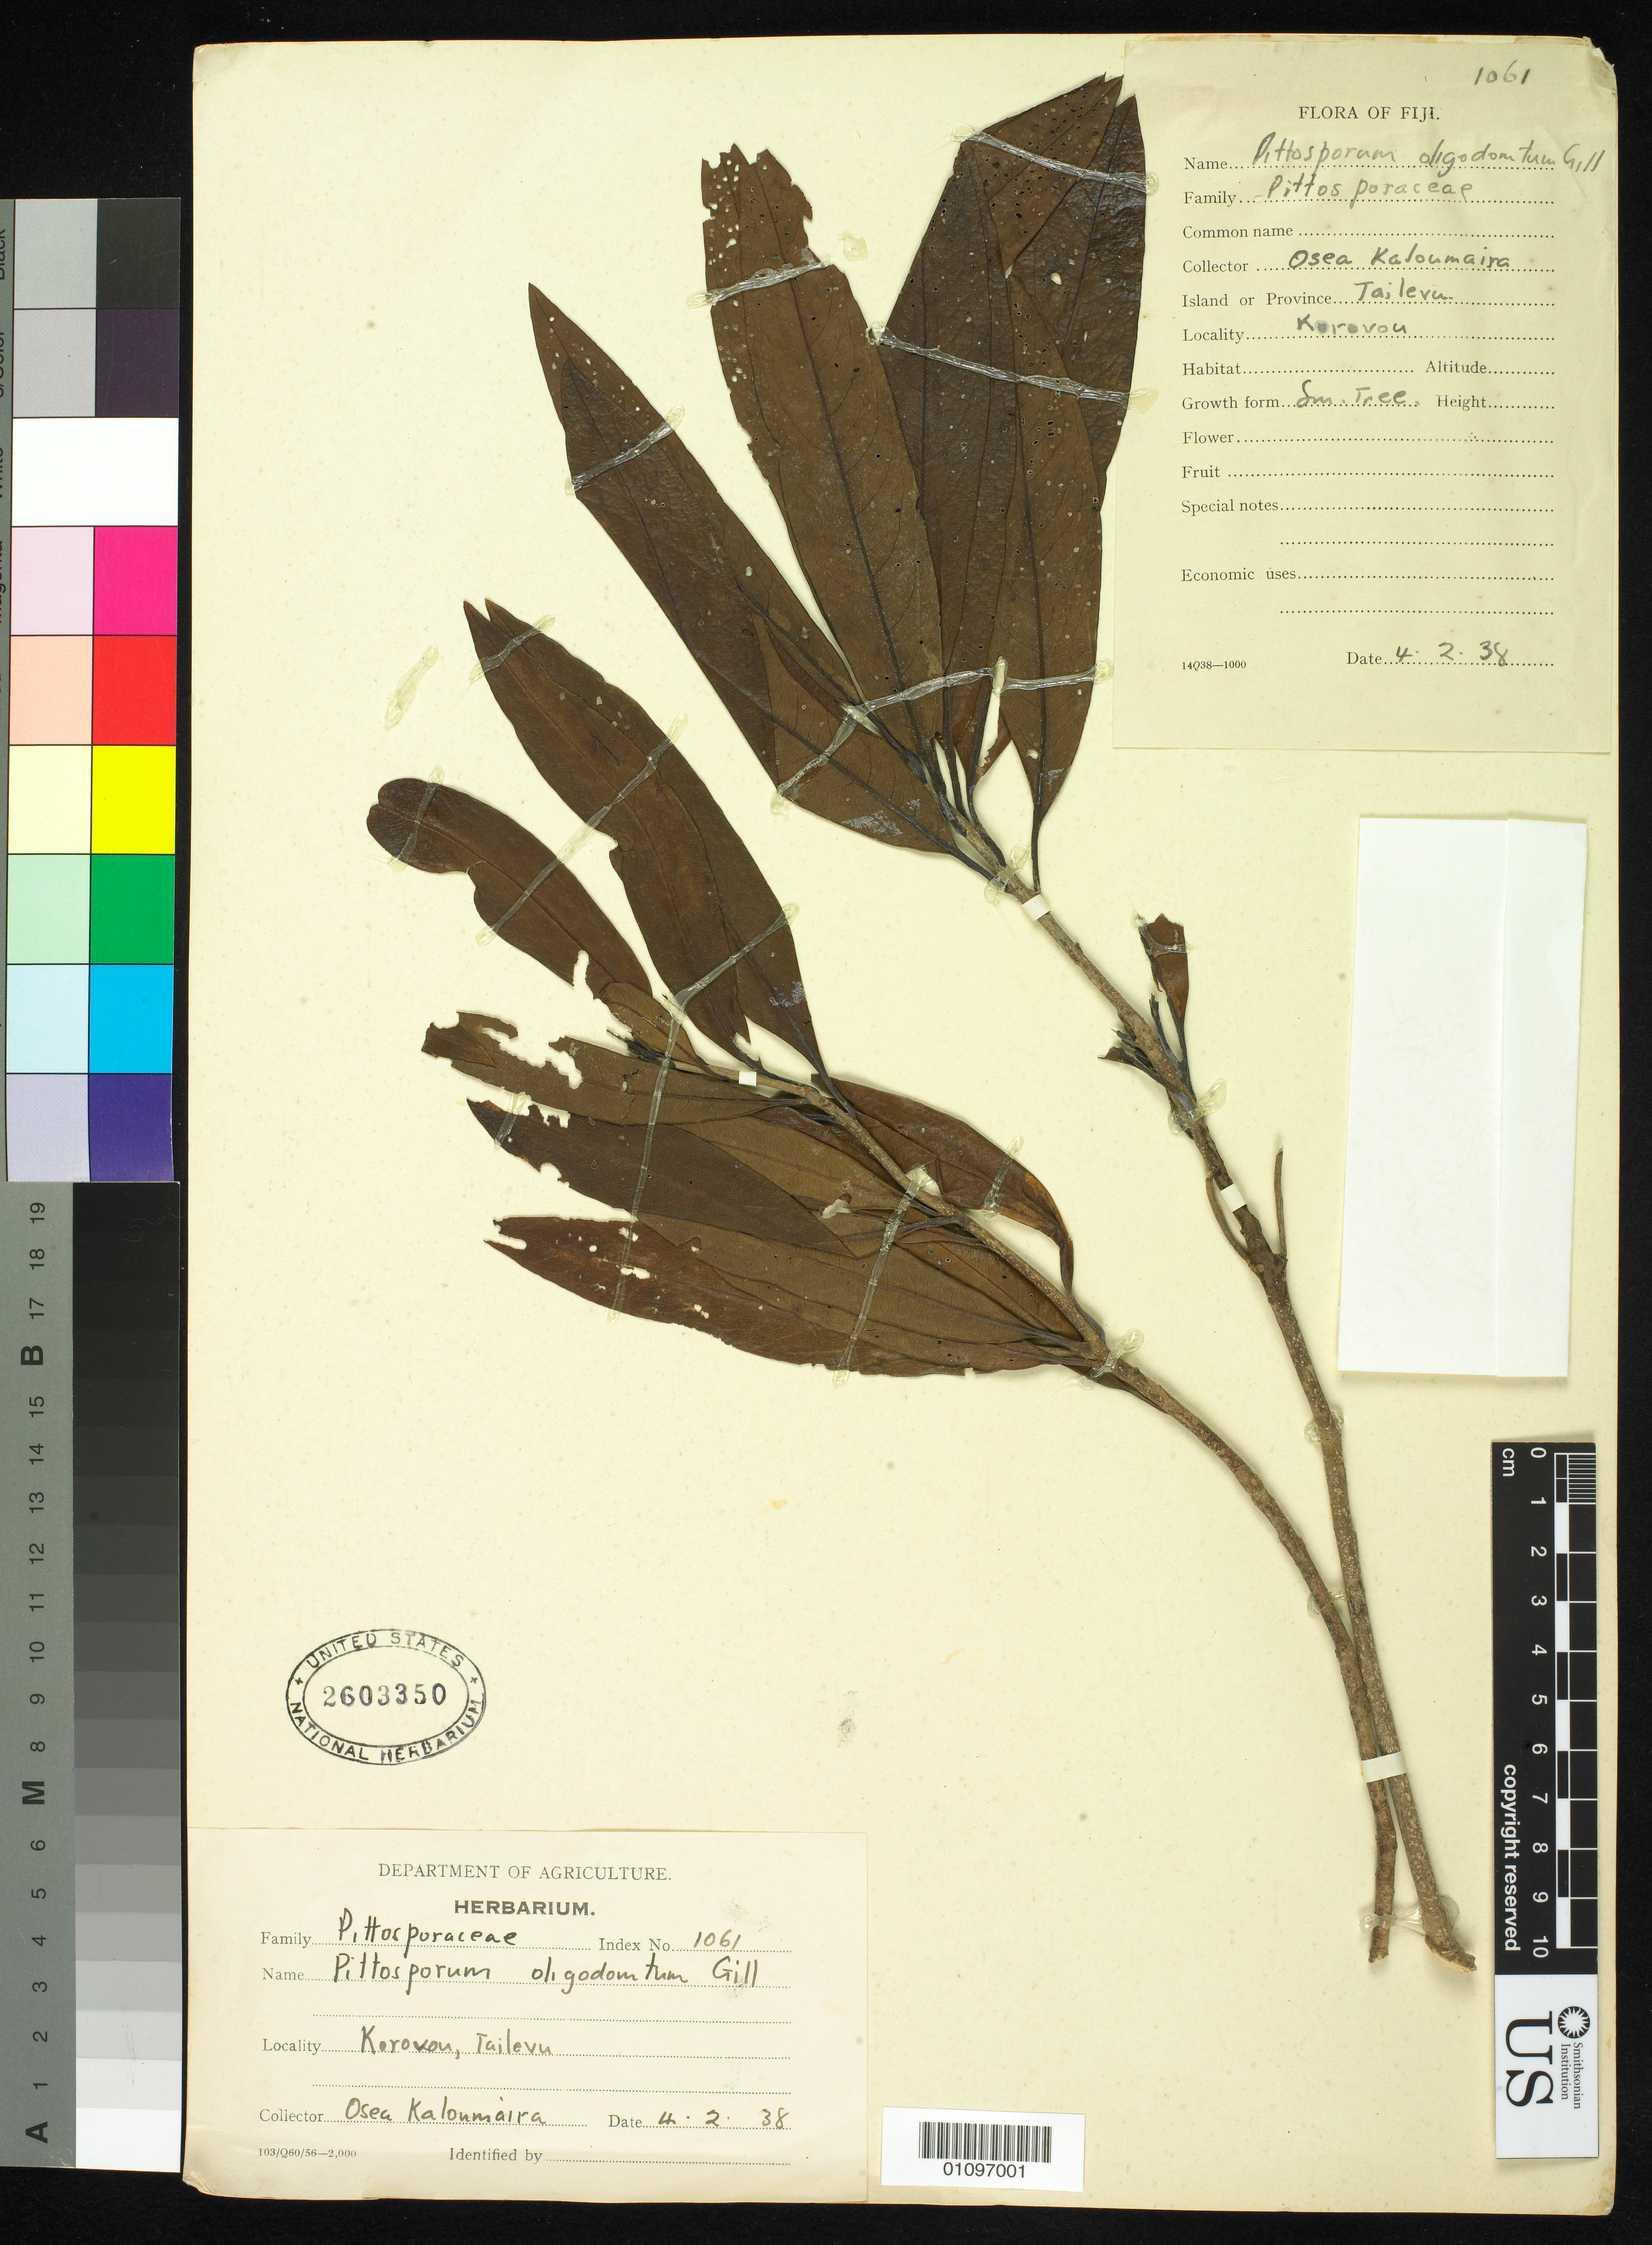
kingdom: Plantae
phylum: Tracheophyta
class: Magnoliopsida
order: Apiales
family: Pittosporaceae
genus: Pittosporum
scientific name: Pittosporum oligodontum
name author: Gill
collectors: O. Kalonmaira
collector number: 1061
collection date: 1938-02-04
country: Fiji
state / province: Tailevu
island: Viti Levu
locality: Korovou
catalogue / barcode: US 2603350